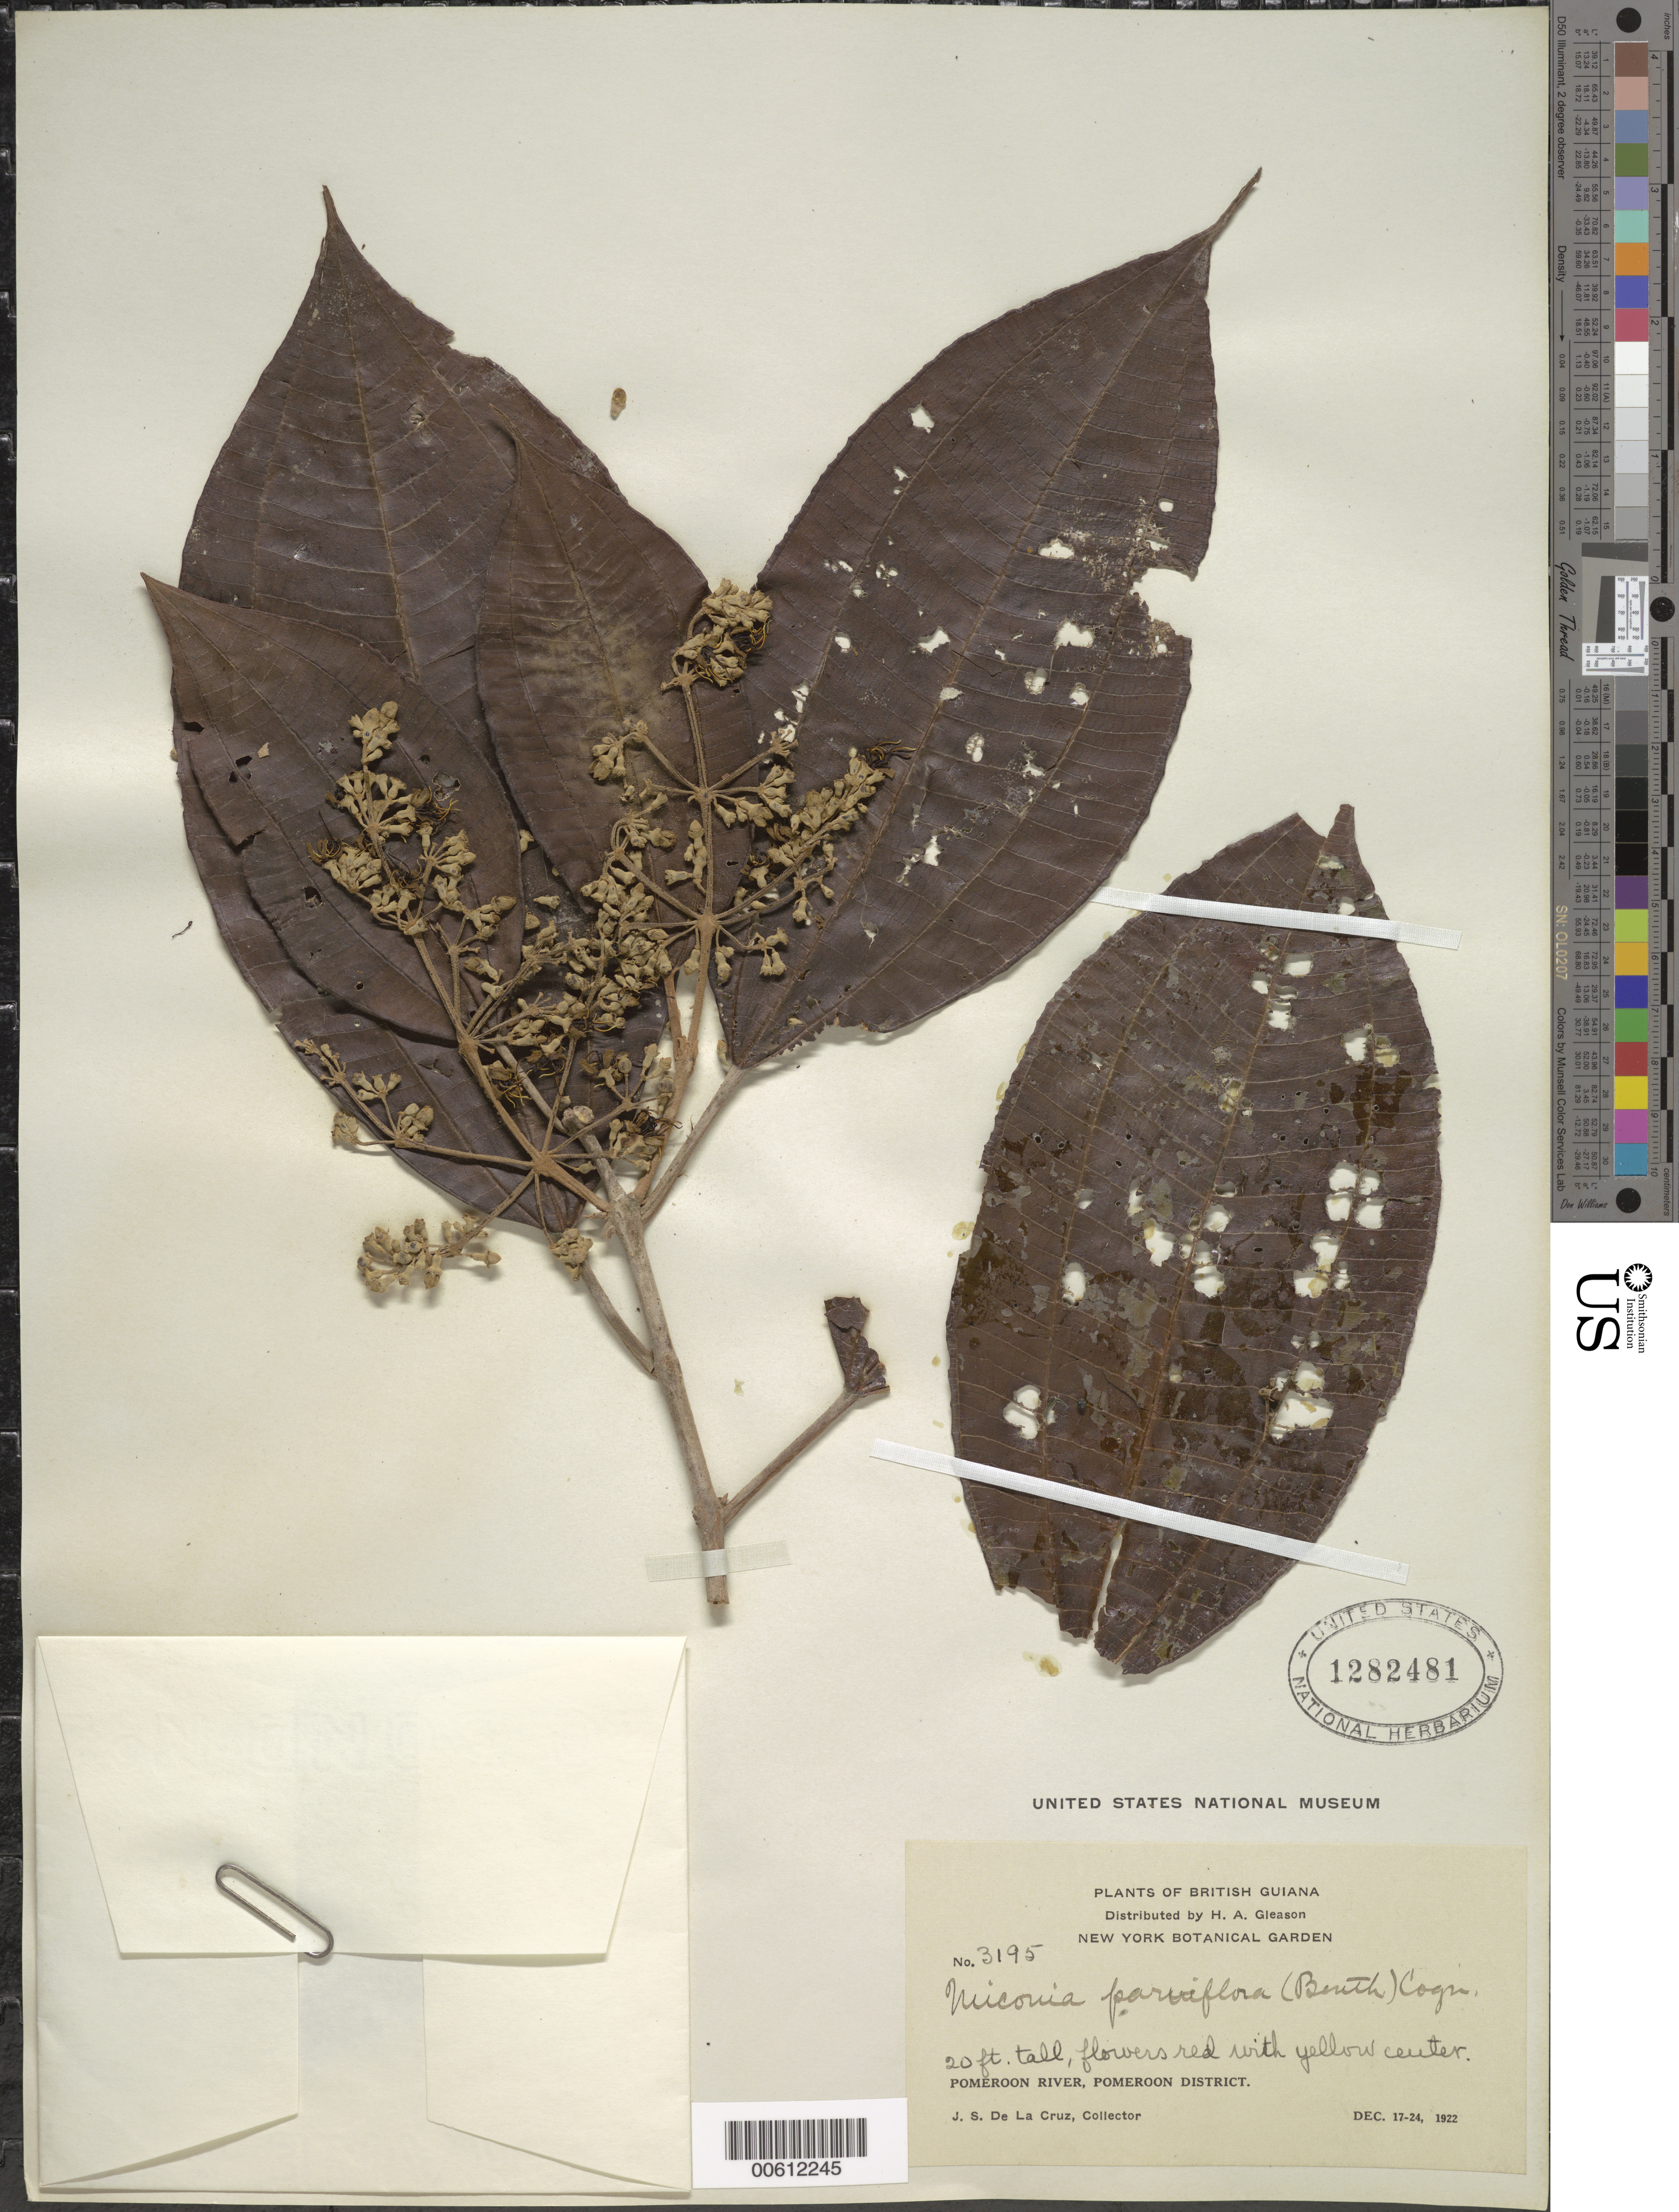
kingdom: Plantae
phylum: Tracheophyta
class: Magnoliopsida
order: Myrtales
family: Melastomataceae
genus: Miconia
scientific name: Miconia pubipetala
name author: Miq.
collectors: J. S. de la Cruz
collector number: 3195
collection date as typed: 17-Dec-22 to 24-Dec-22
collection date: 1922-12-17/1922-12-24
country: Guyana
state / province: Pomeroon-Supenaam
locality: Pomeroon R.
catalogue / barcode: US 1282481